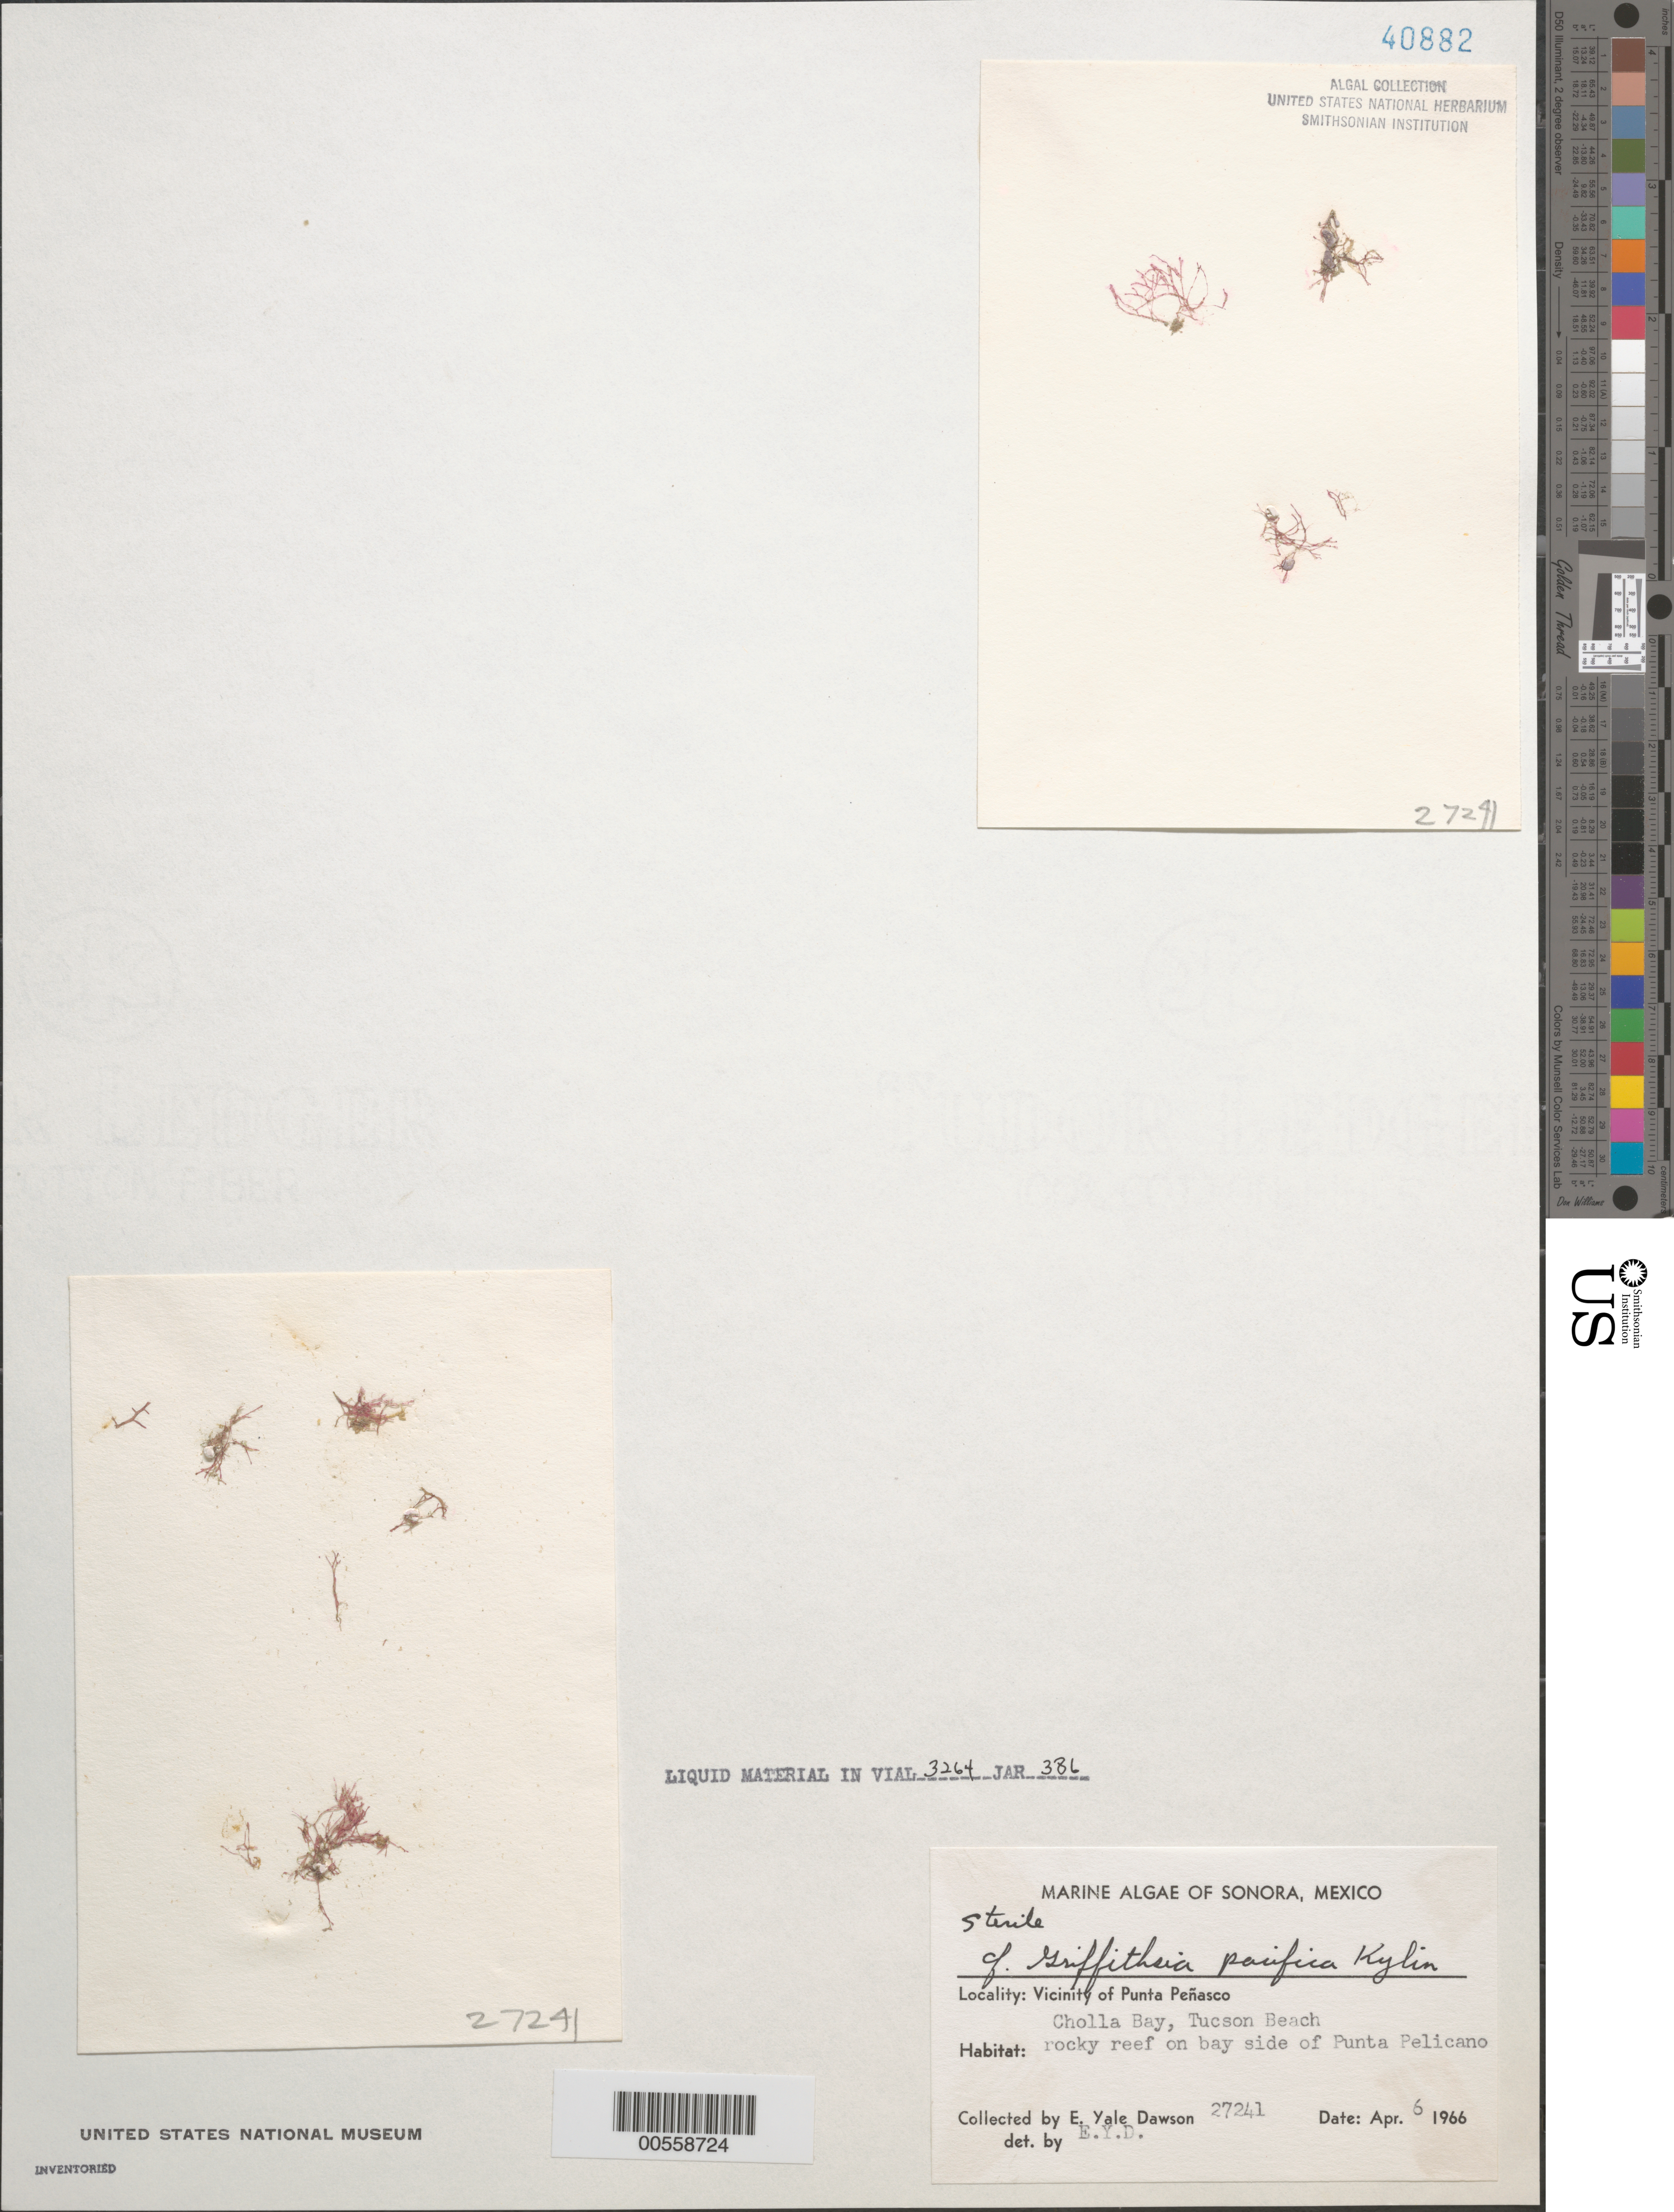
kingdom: Plantae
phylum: Rhodophyta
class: Florideophyceae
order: Ceramiales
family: Wrangeliaceae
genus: Griffithsia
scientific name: Griffithsia pacifica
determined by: Dawson, E. Y.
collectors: E. Y. Dawson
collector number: EYD 27241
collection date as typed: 06 Apr 1966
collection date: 1966-04-06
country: Mexico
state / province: Sonora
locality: Cholla Bay, Tucson Beach, Punta Pelicano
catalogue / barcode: US 40882